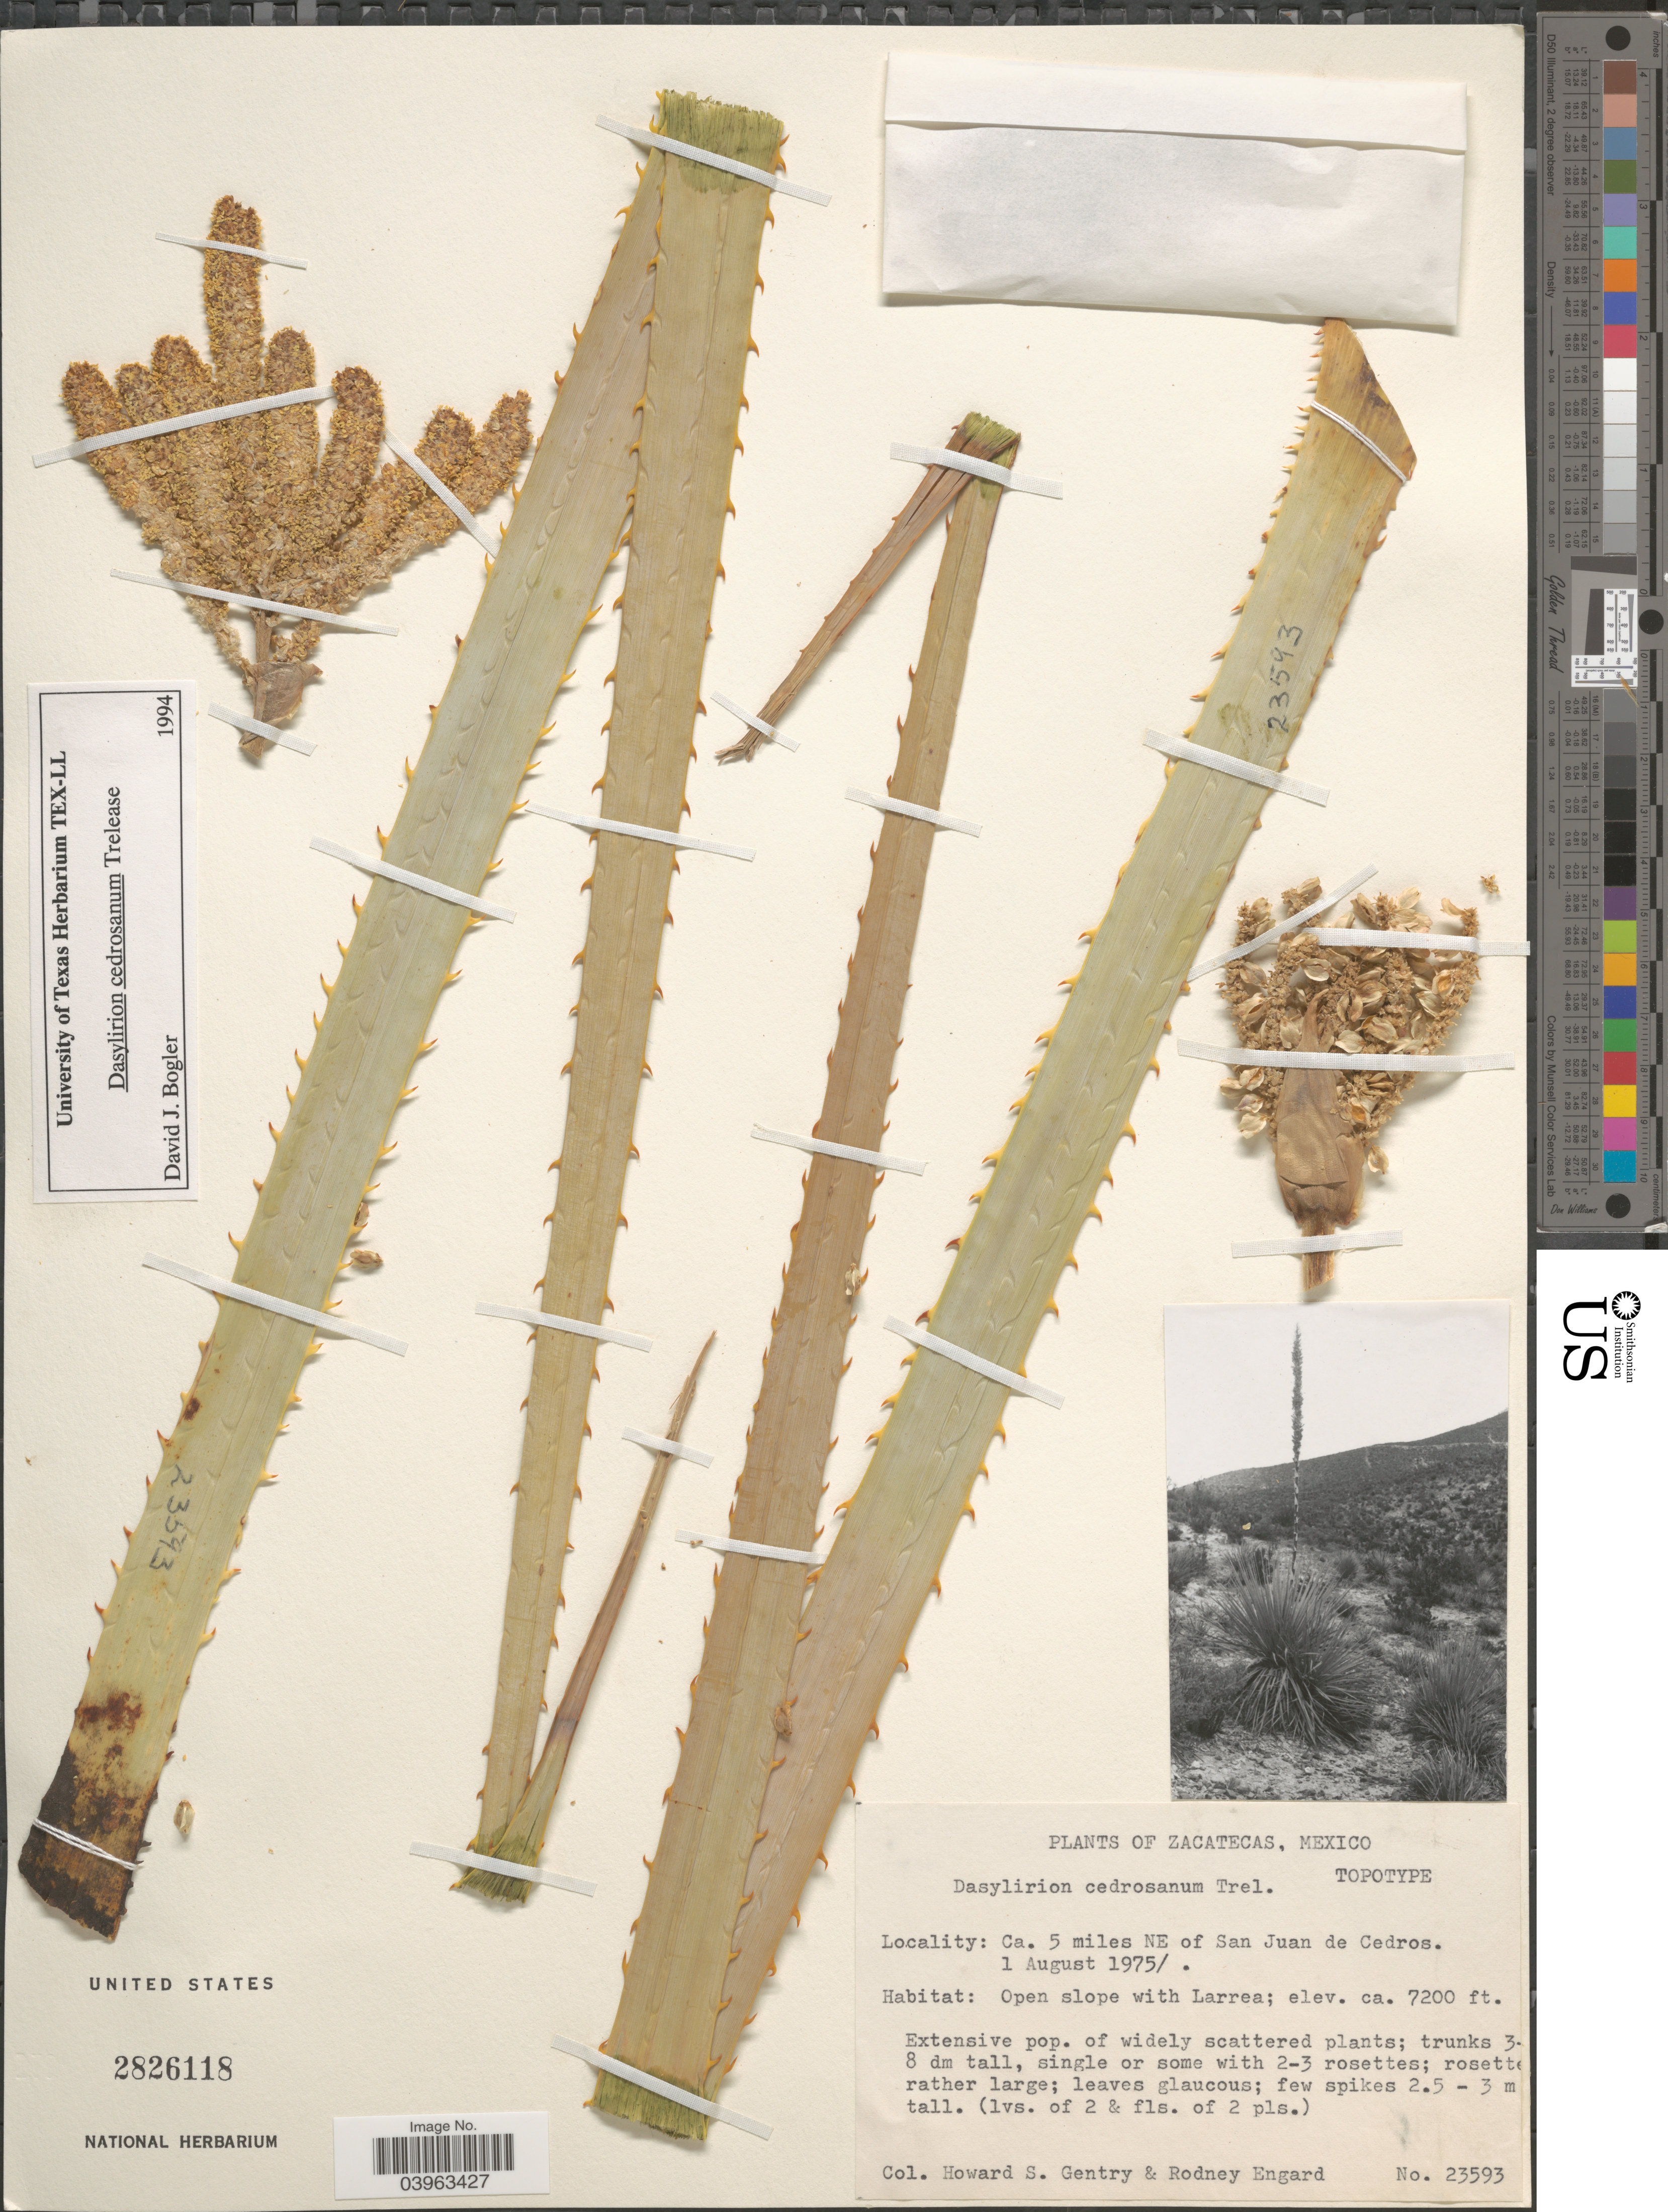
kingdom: Plantae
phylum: Tracheophyta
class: Liliopsida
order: Asparagales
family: Asparagaceae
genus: Dasylirion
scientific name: Dasylirion cedrosanum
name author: Trel.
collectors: H. S. Gentry & R. Engard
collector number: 23593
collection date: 1975-08-01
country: Mexico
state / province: Zacatecas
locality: Ca. 5 miles NE of San Juan de Cedros. Open slope with Larrea.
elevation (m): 2195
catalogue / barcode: US 2826118